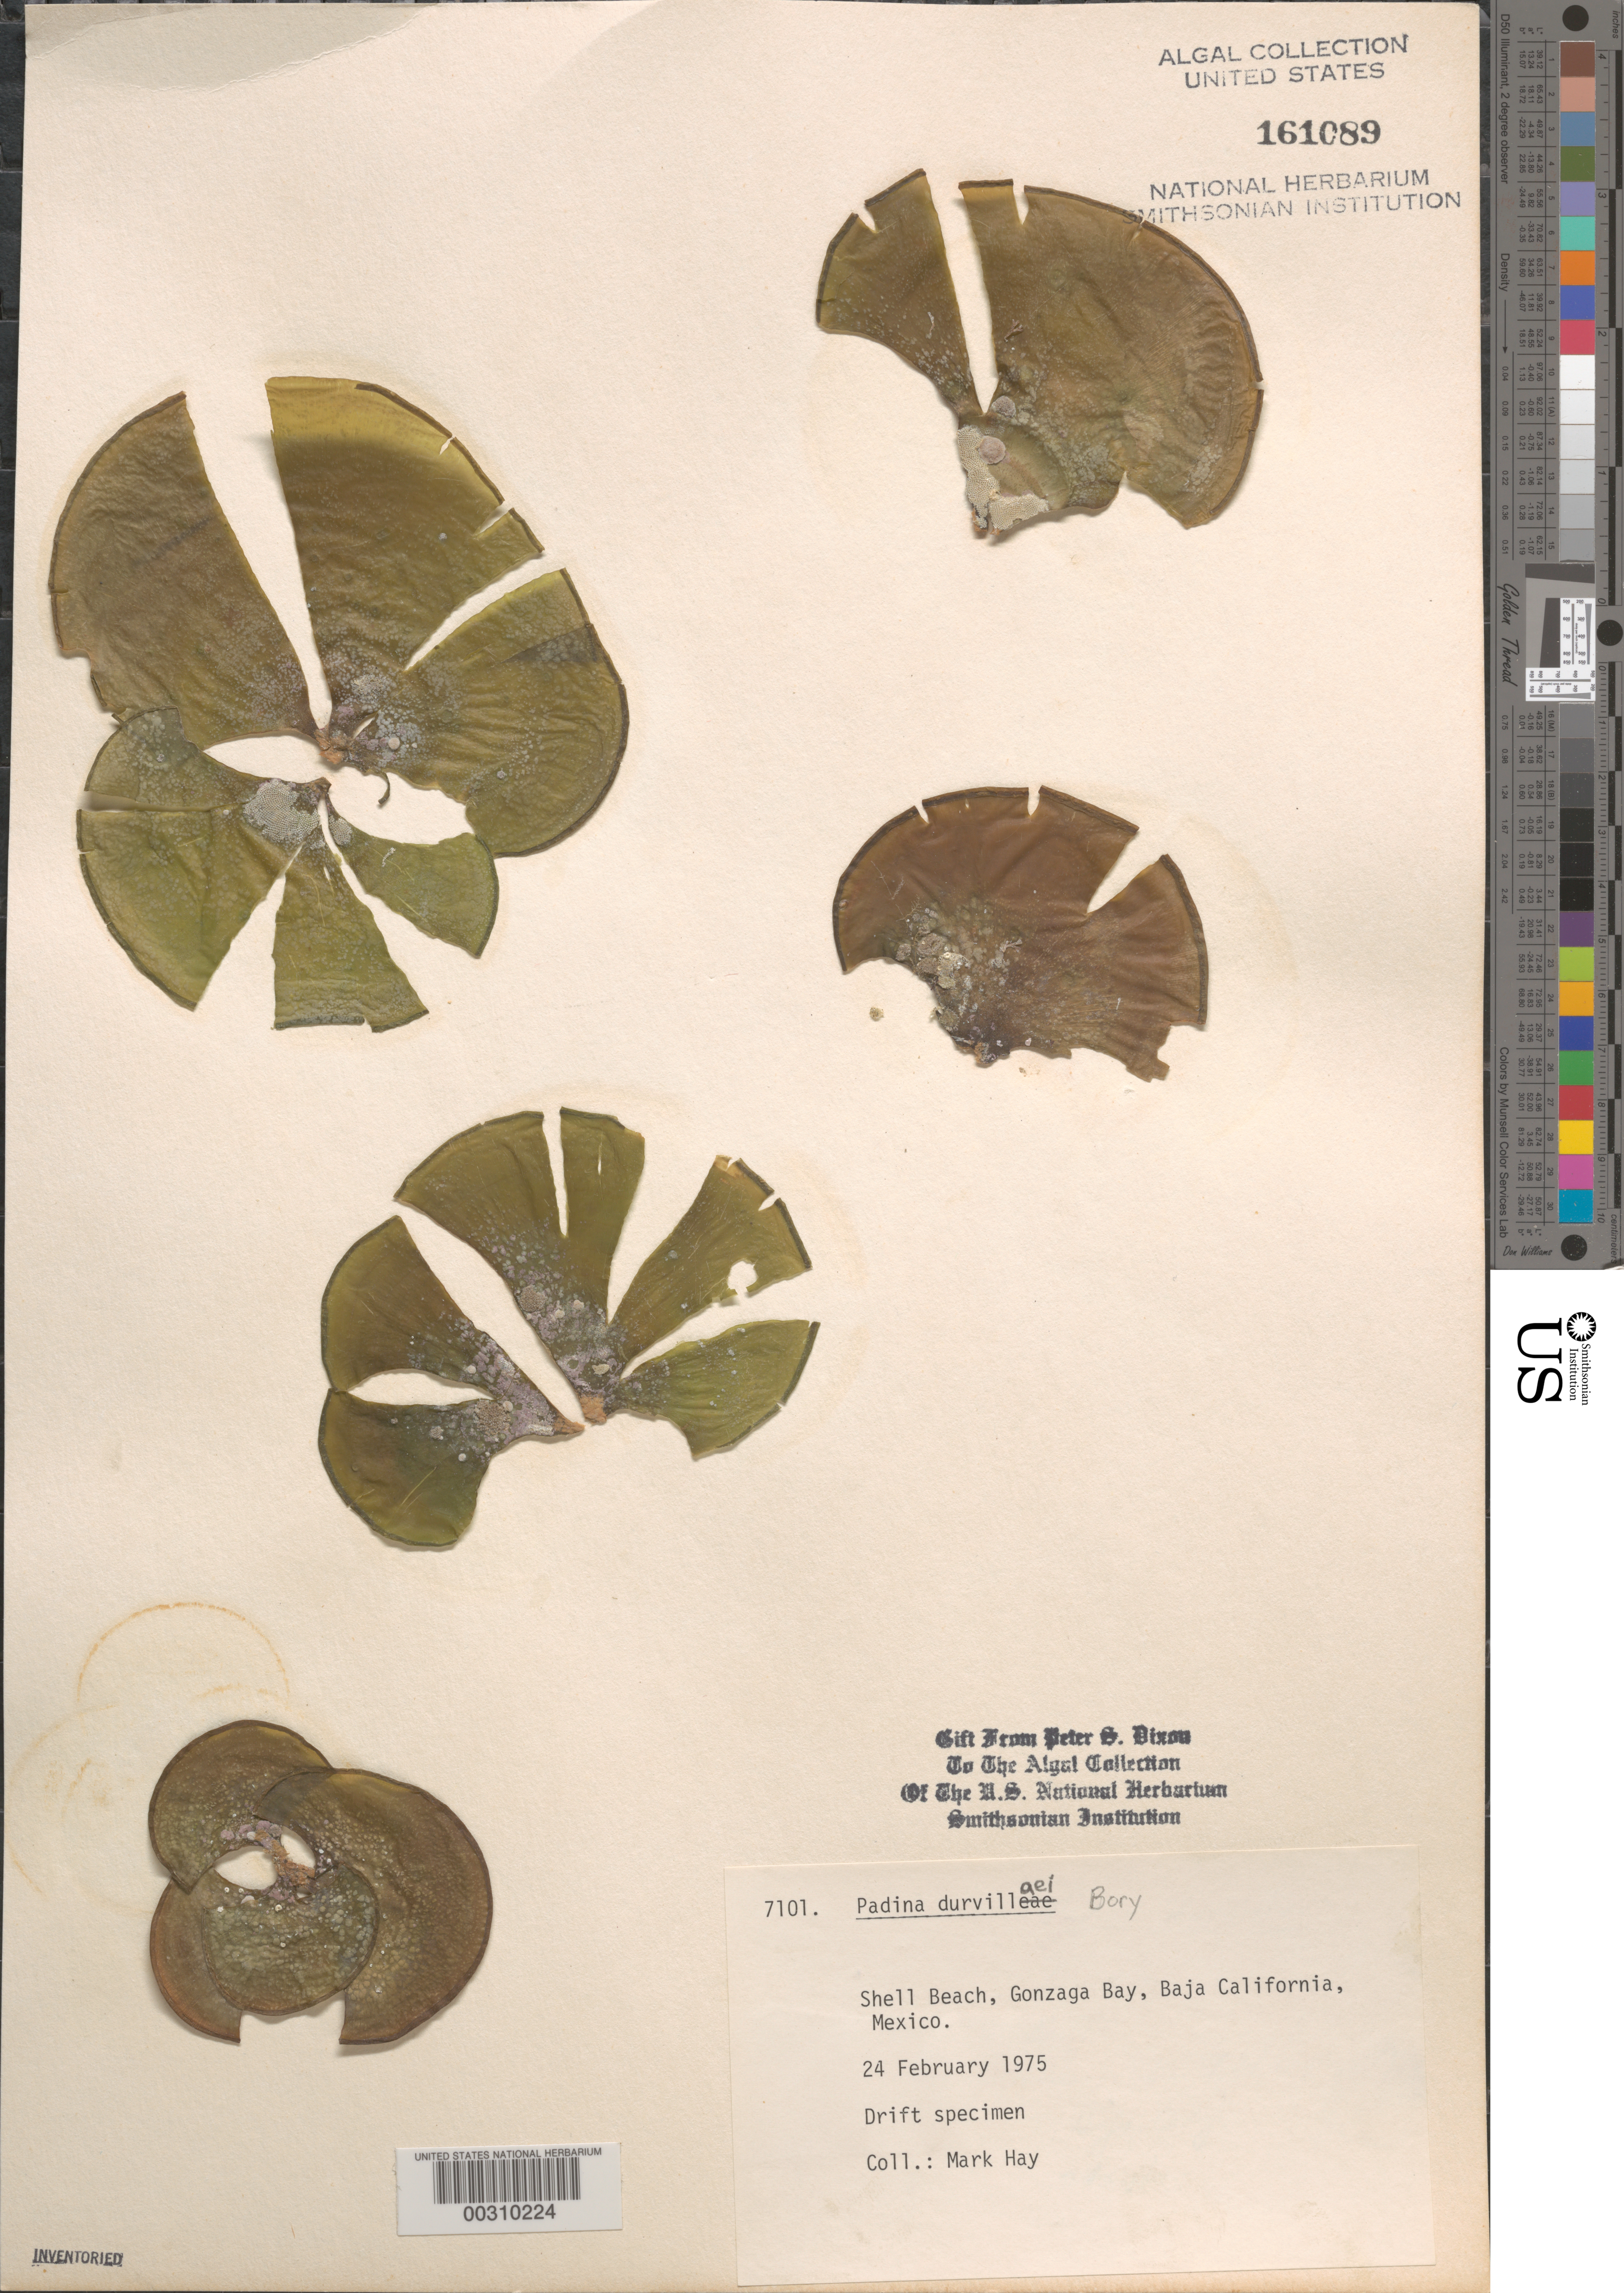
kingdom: Chromista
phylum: Ochrophyta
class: Phaeophyceae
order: Dictyotales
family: Dictyotaceae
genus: Padina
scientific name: Padina durvillaei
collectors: M. E. Hay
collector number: PSD 7101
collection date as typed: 24 Feb 1975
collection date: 1975-02-24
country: Mexico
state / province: Baja California Norte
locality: Shell Beach, Bahia San Luis Gonzaga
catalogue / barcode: US 161089